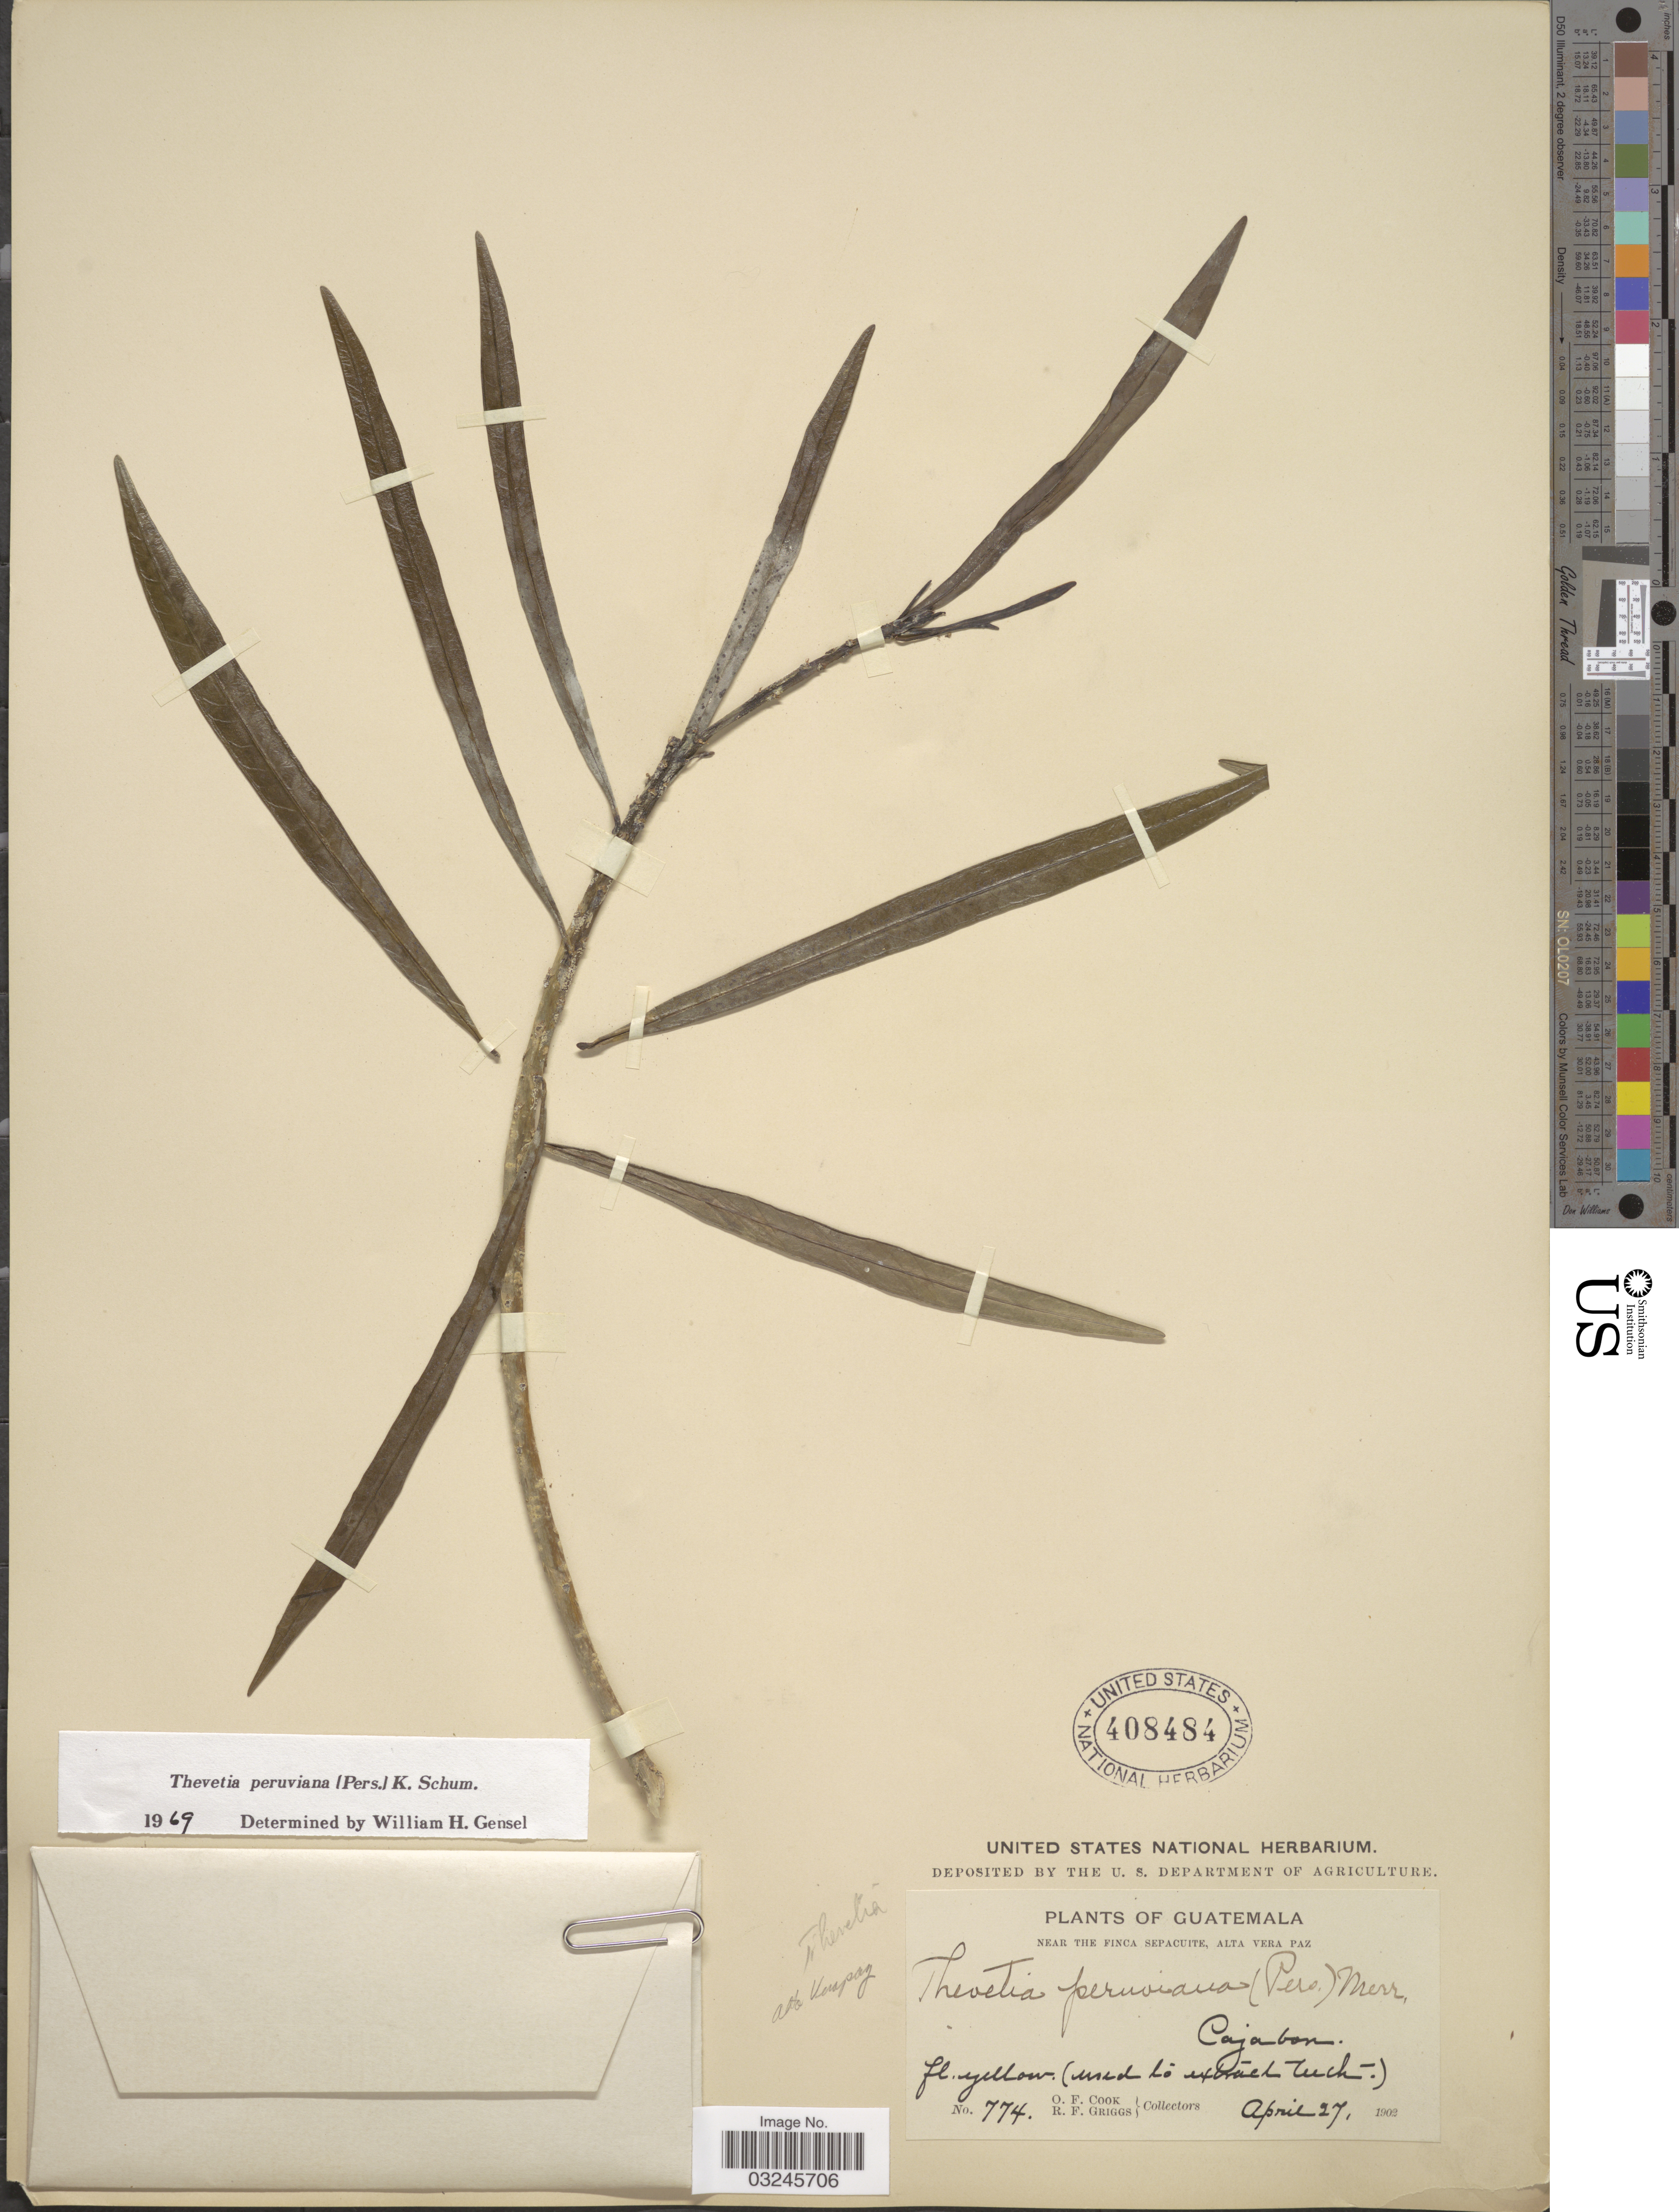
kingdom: Plantae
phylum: Tracheophyta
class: Magnoliopsida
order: Gentianales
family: Apocynaceae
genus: Thevetia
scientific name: Thevetia peruviana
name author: (Pers.) K. Schum.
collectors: O. F. Cook & R. F. Griggs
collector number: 774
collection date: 1902-04-27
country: Guatemala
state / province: Alta Verapaz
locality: Near The Finca Sepacuite, Alta Vera Paz, Cajabon.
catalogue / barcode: US 408484